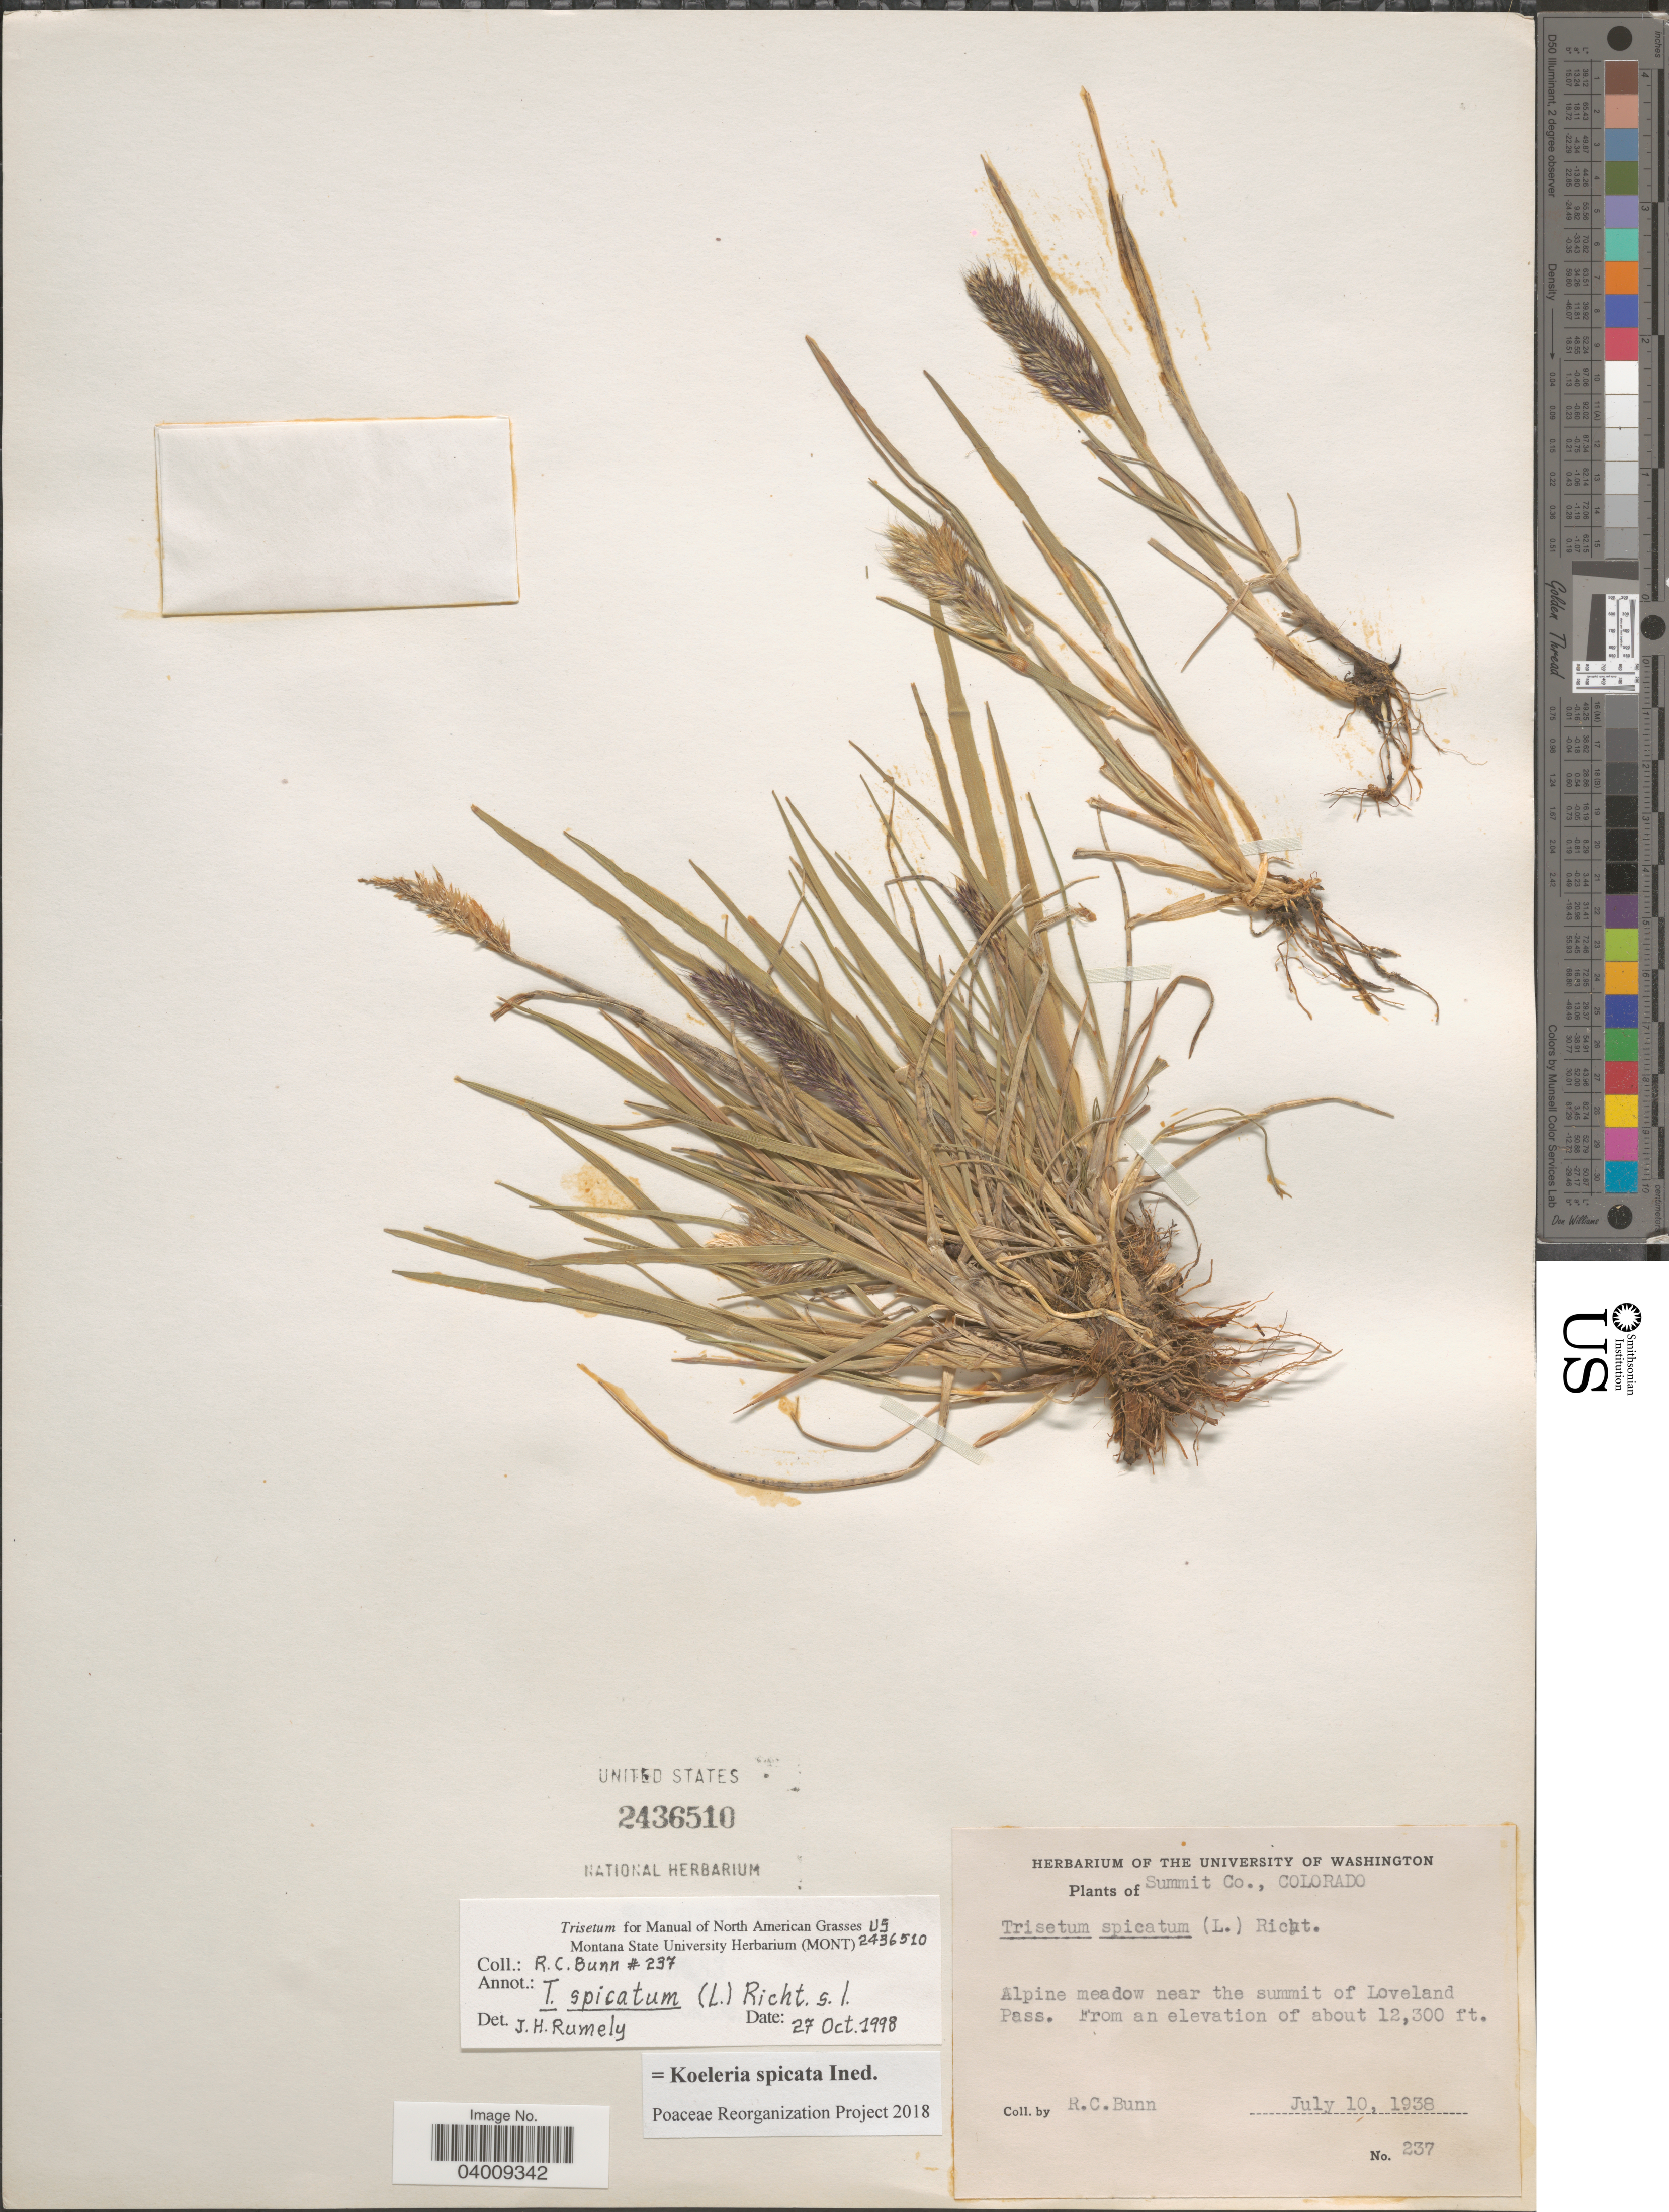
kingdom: Plantae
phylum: Tracheophyta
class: Liliopsida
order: Poales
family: Poaceae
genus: Koeleria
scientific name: Koeleria spicata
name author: (L.) Barberá et al.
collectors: R. Bunn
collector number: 237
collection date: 1938-07-10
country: United States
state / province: Colorado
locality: Summit Co. Near the summit of Loveland Pass.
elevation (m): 3749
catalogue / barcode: US 2436510